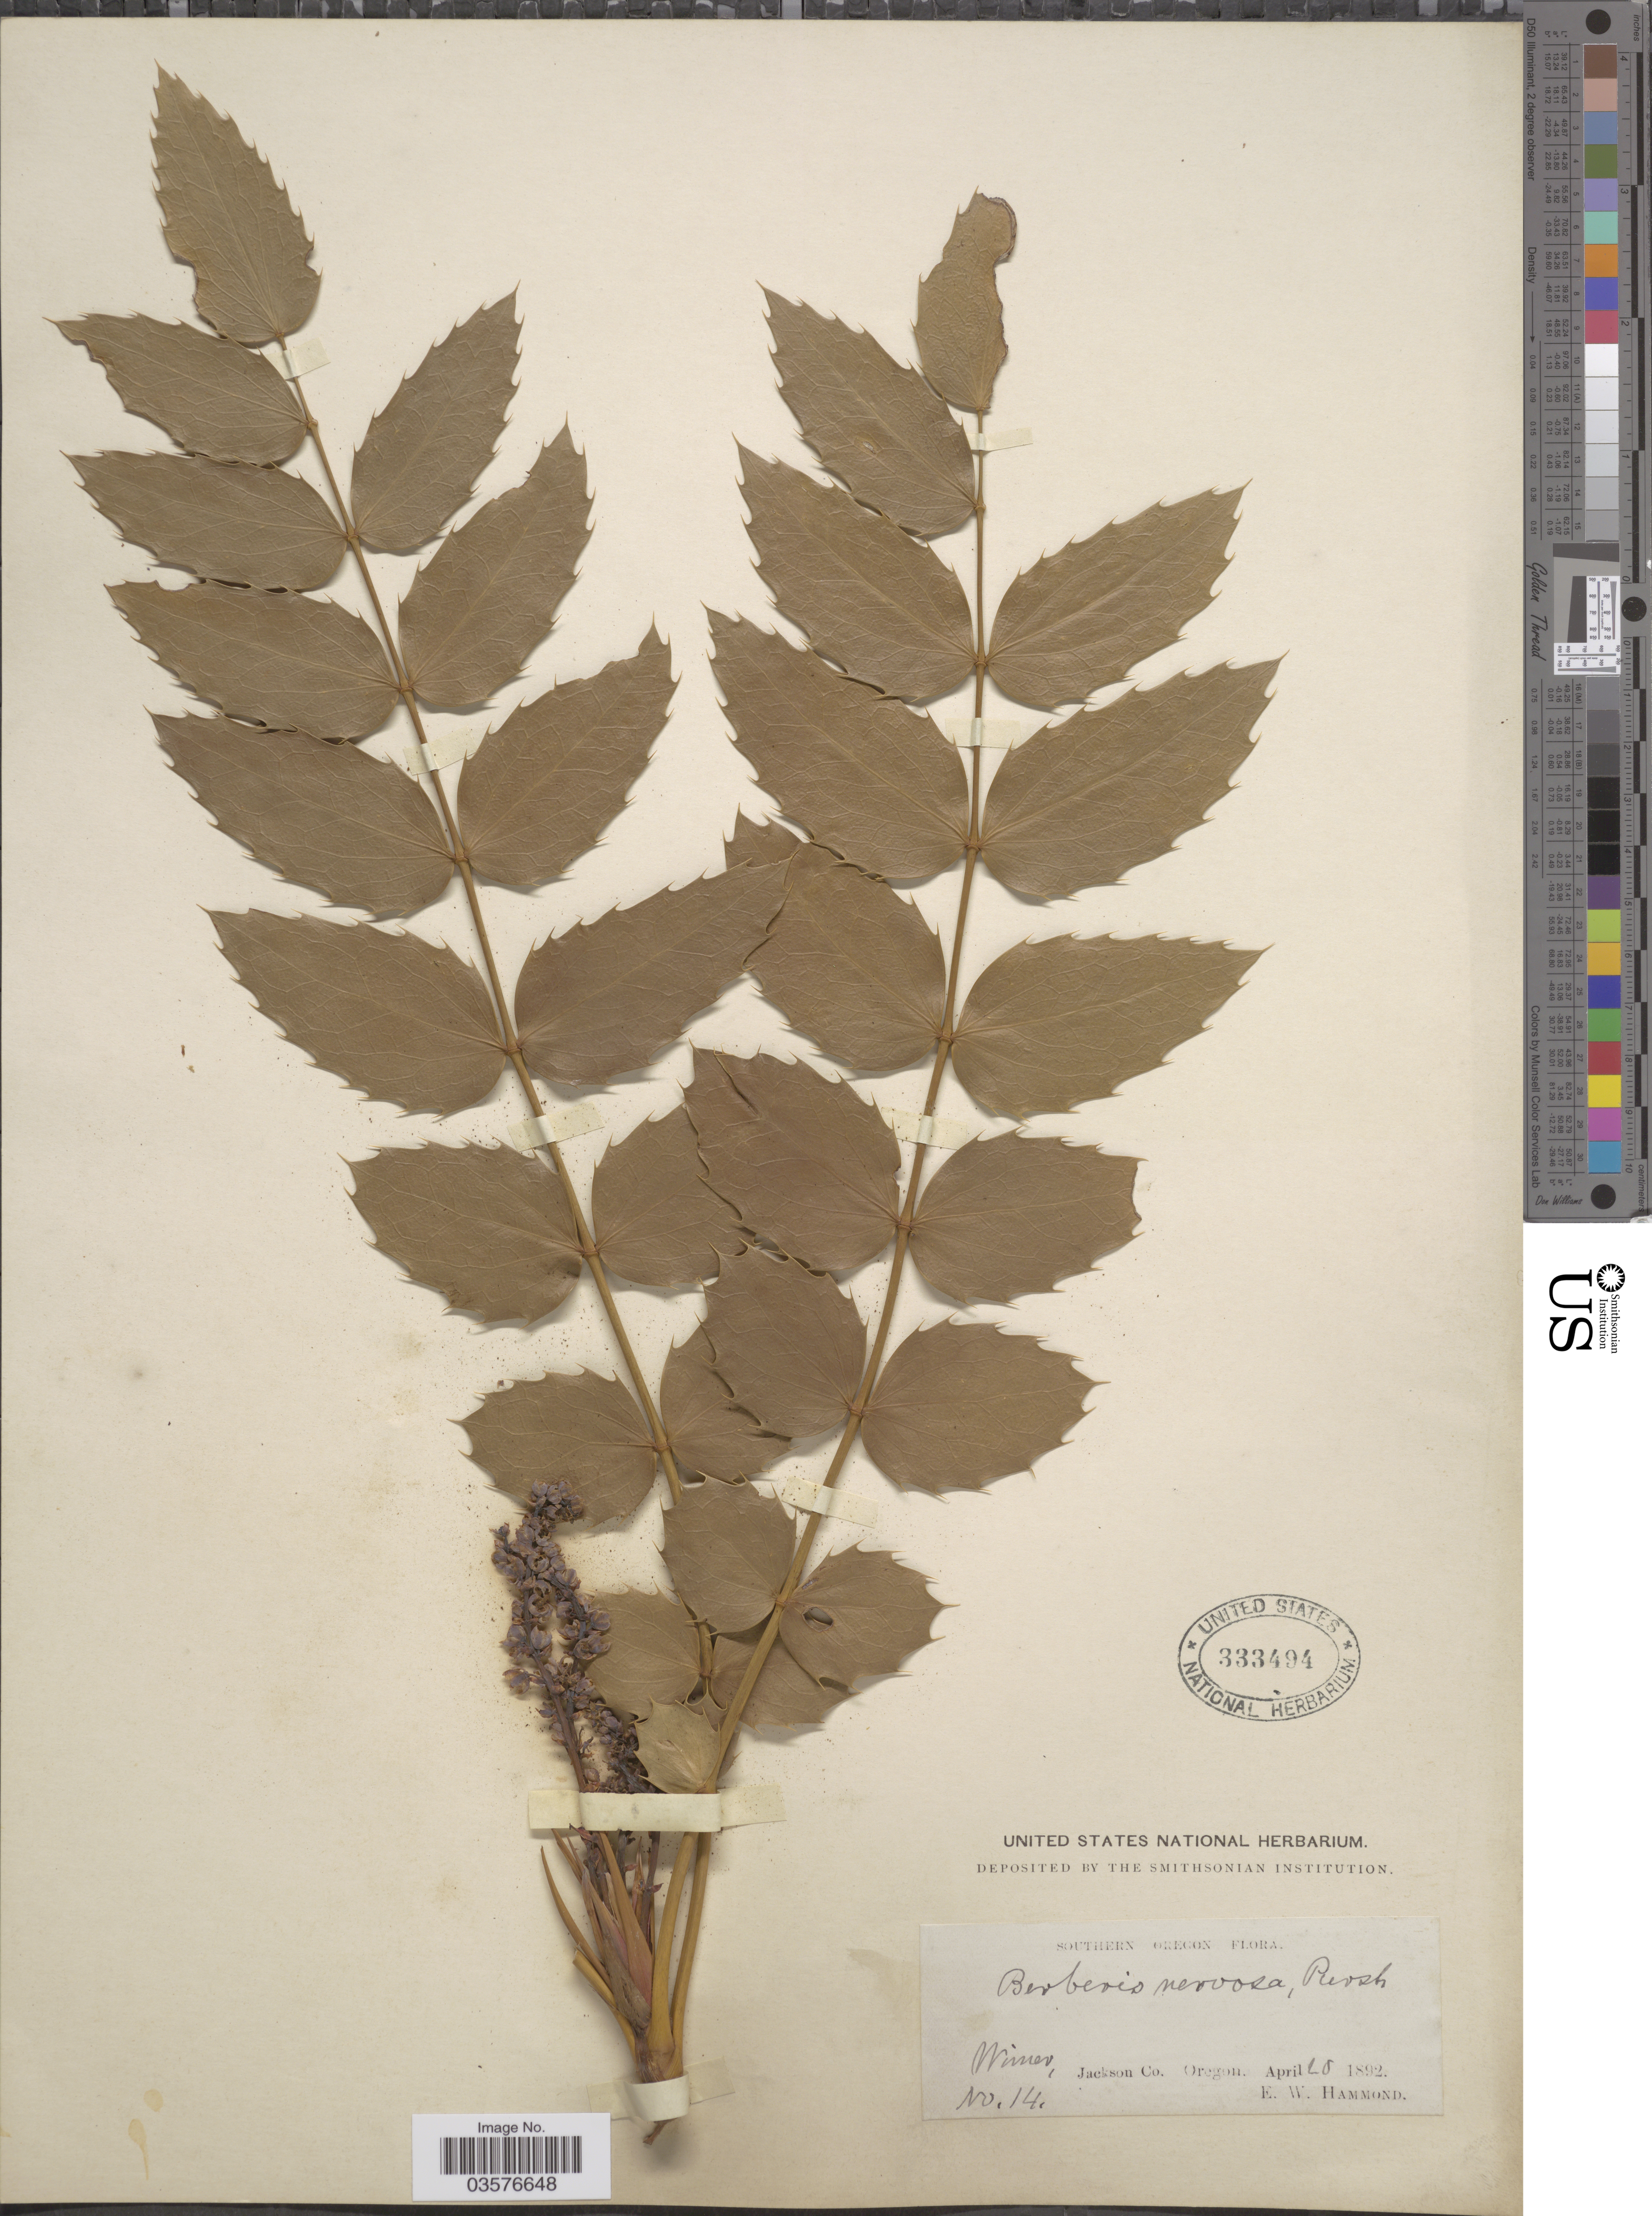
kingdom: Plantae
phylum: Tracheophyta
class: Magnoliopsida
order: Ranunculales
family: Berberidaceae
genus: Mahonia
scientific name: Mahonia nervosa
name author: (Pursh) Nutt.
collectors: E. Hammond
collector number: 14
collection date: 1892-04-28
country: United States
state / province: Oregon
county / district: Jackson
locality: Southern Oregon. Wimer, Jackson Co.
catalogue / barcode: US 333494